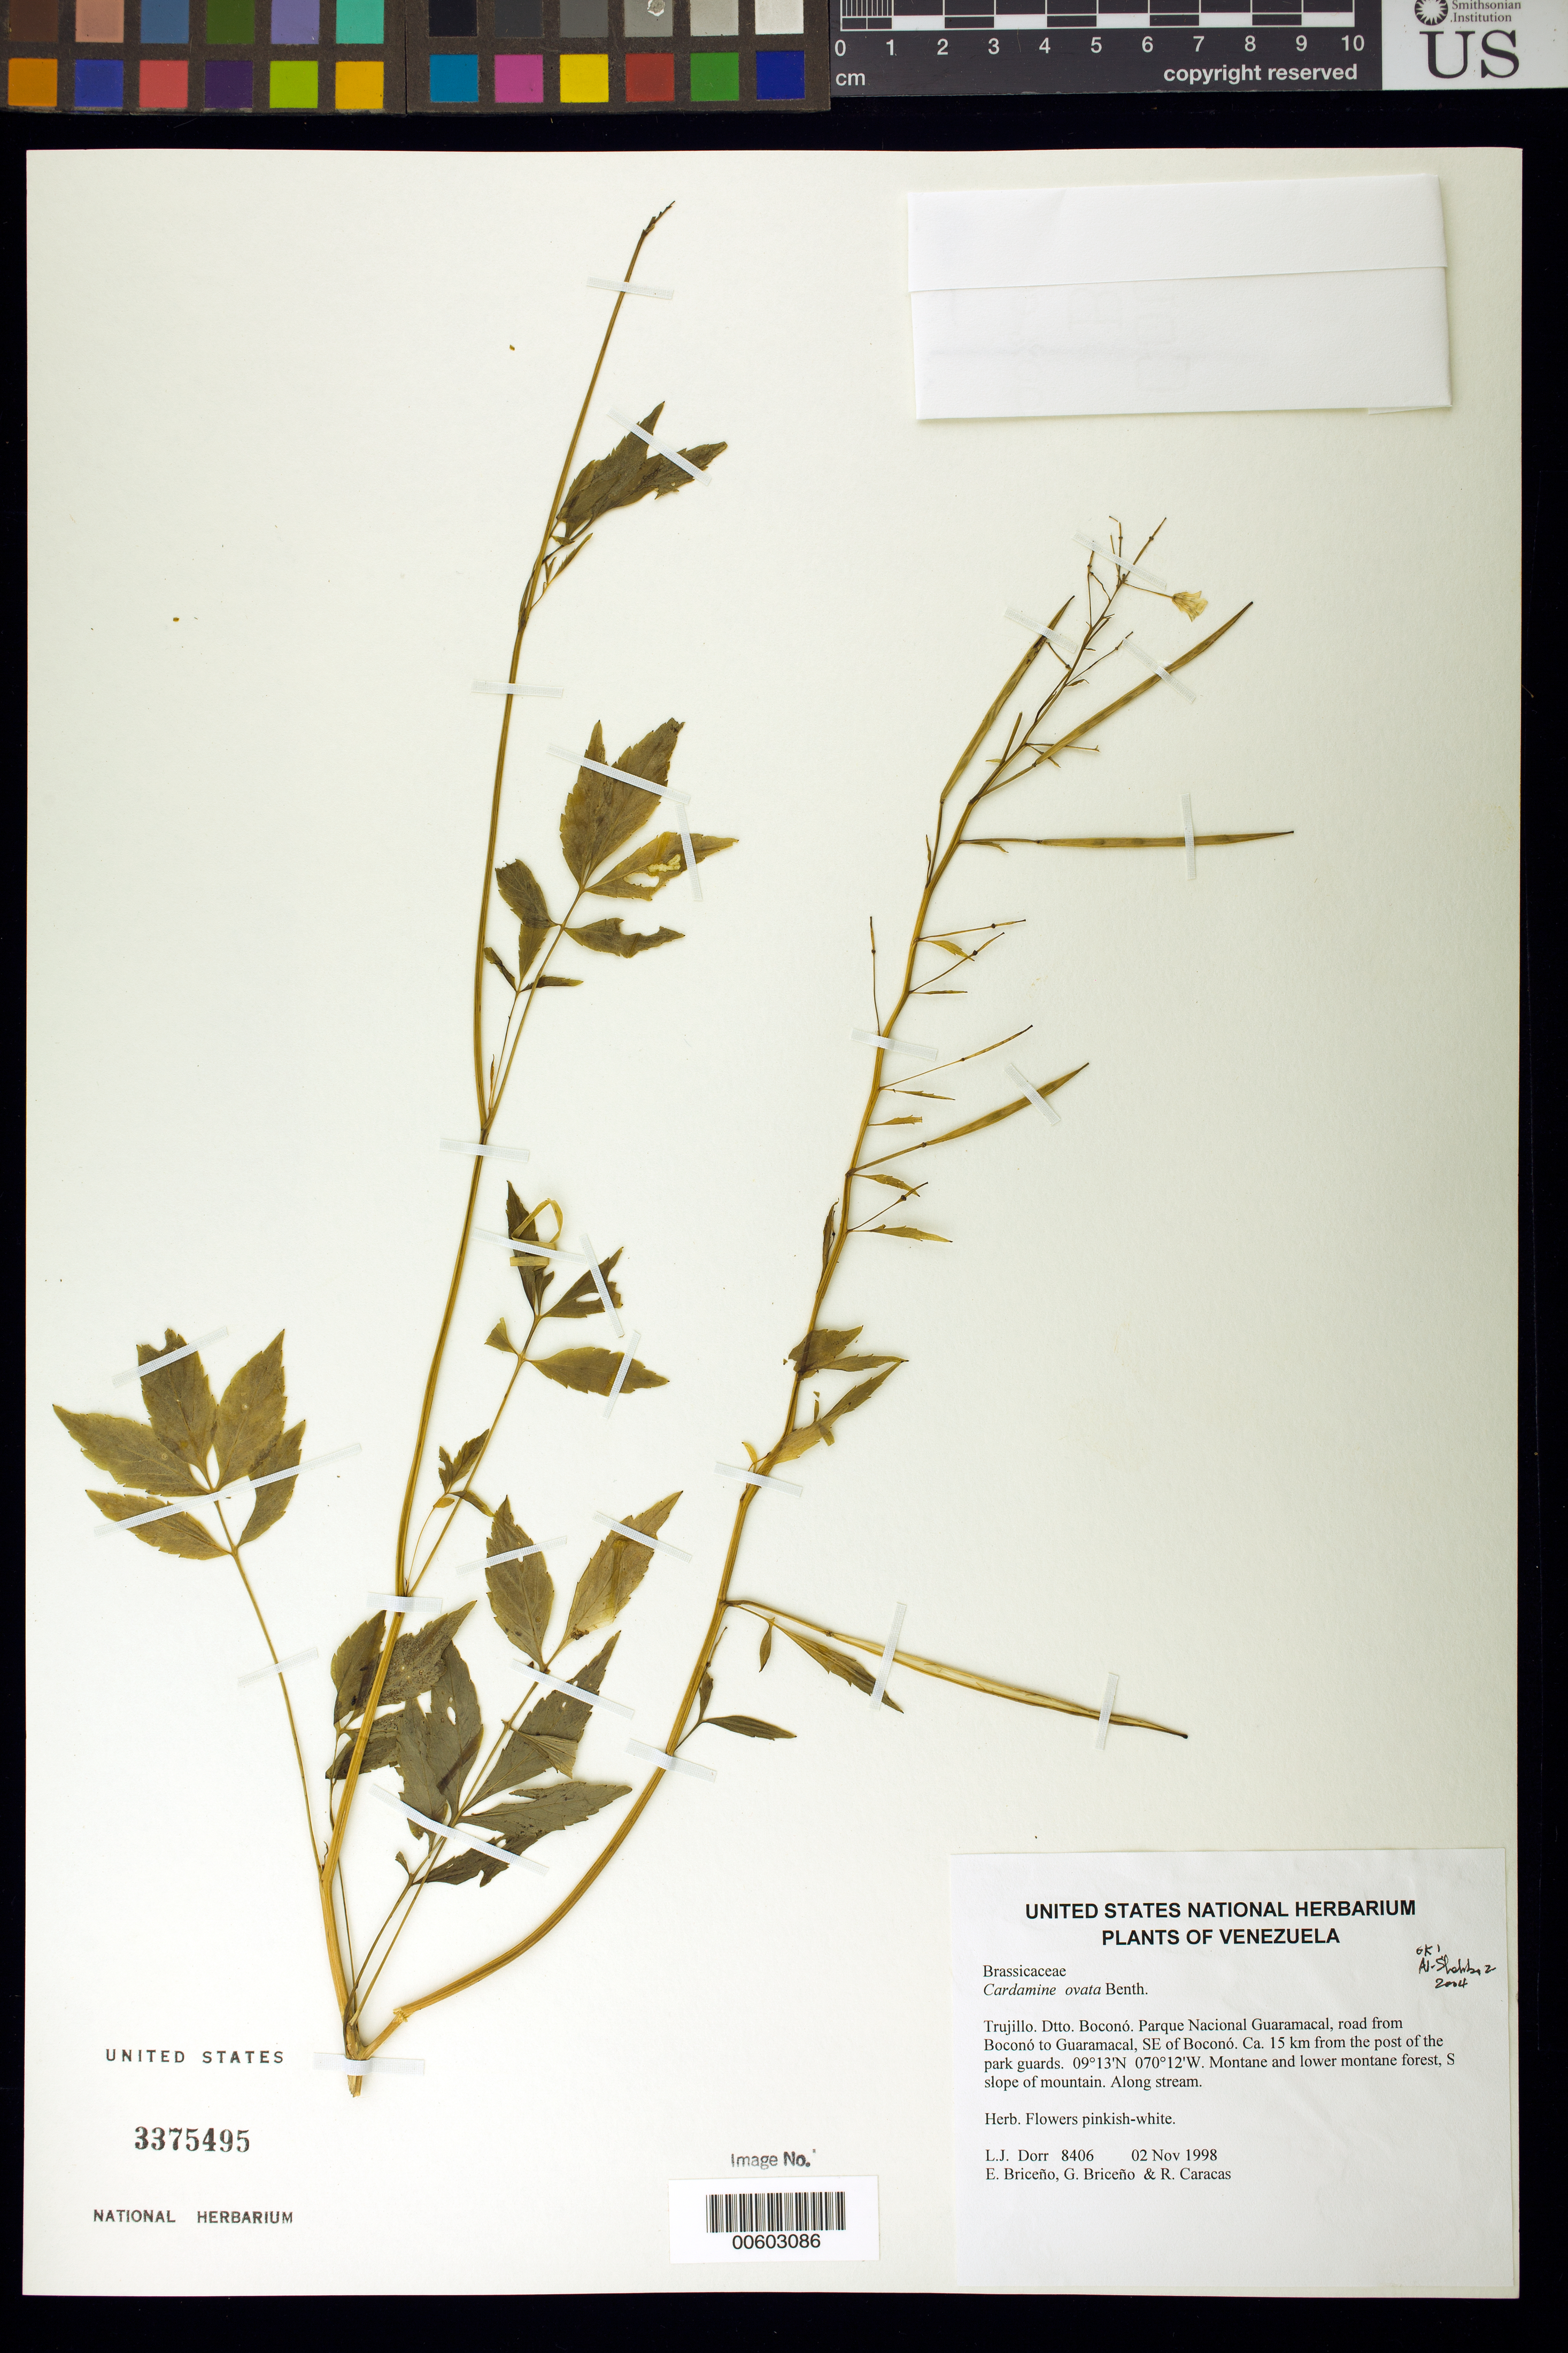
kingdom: Plantae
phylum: Tracheophyta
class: Magnoliopsida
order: Brassicales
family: Brassicaceae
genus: Cardamine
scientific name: Cardamine ovata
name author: Benth.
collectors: L. J. Dorr, E. Briceño, G. Briceño & R. Caracas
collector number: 8406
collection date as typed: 02 Nov 1998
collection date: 1998-11-02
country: Venezuela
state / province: Trujillo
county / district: Boconó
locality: Parque Nacional Guaramacal, road from Boconó to Guaramacal, SE of Boconó, ca. 15 km from the post of the park guards.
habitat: Montane and lower montane forest, S slope of mountain. Along stream.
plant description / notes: COL, PORT, US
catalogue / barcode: US 3375495